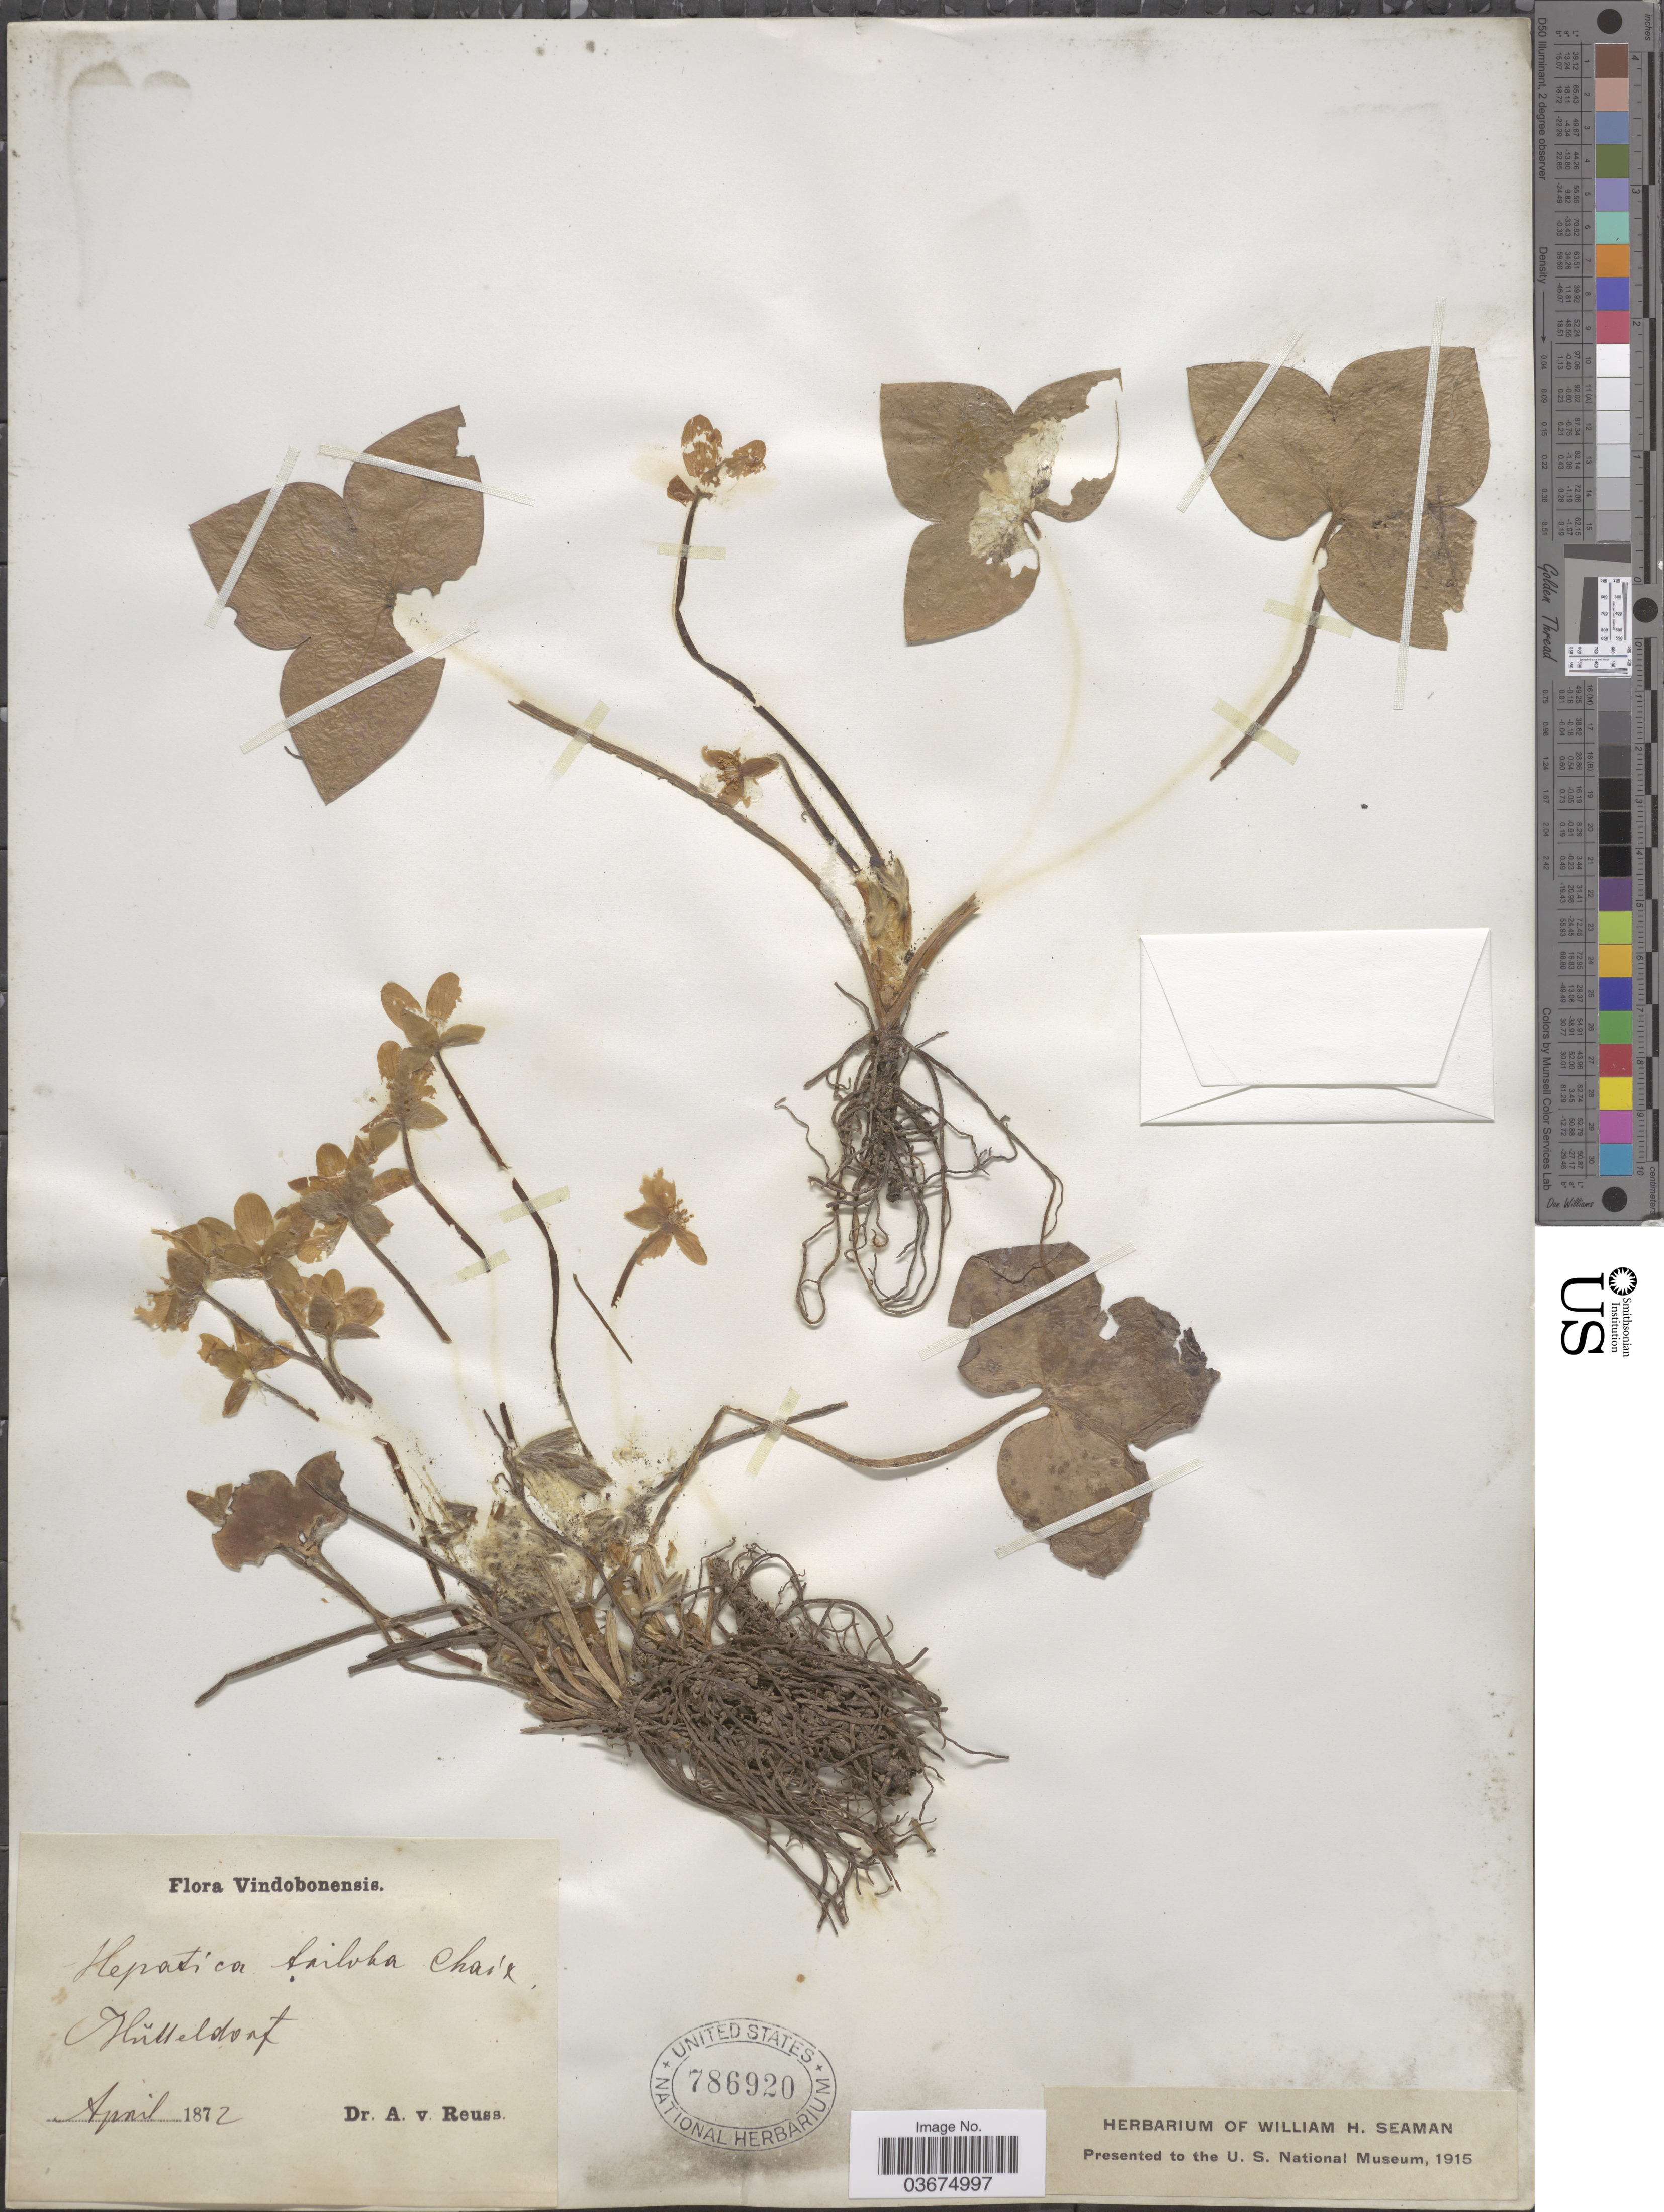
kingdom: Plantae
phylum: Tracheophyta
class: Magnoliopsida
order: Ranunculales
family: Ranunculaceae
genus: Hepatica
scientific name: Hepatica triloba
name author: Chaix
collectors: A. Reuss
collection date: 1872-04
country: Austria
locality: Vindobonensis. Hütteldorf.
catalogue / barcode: US 786920